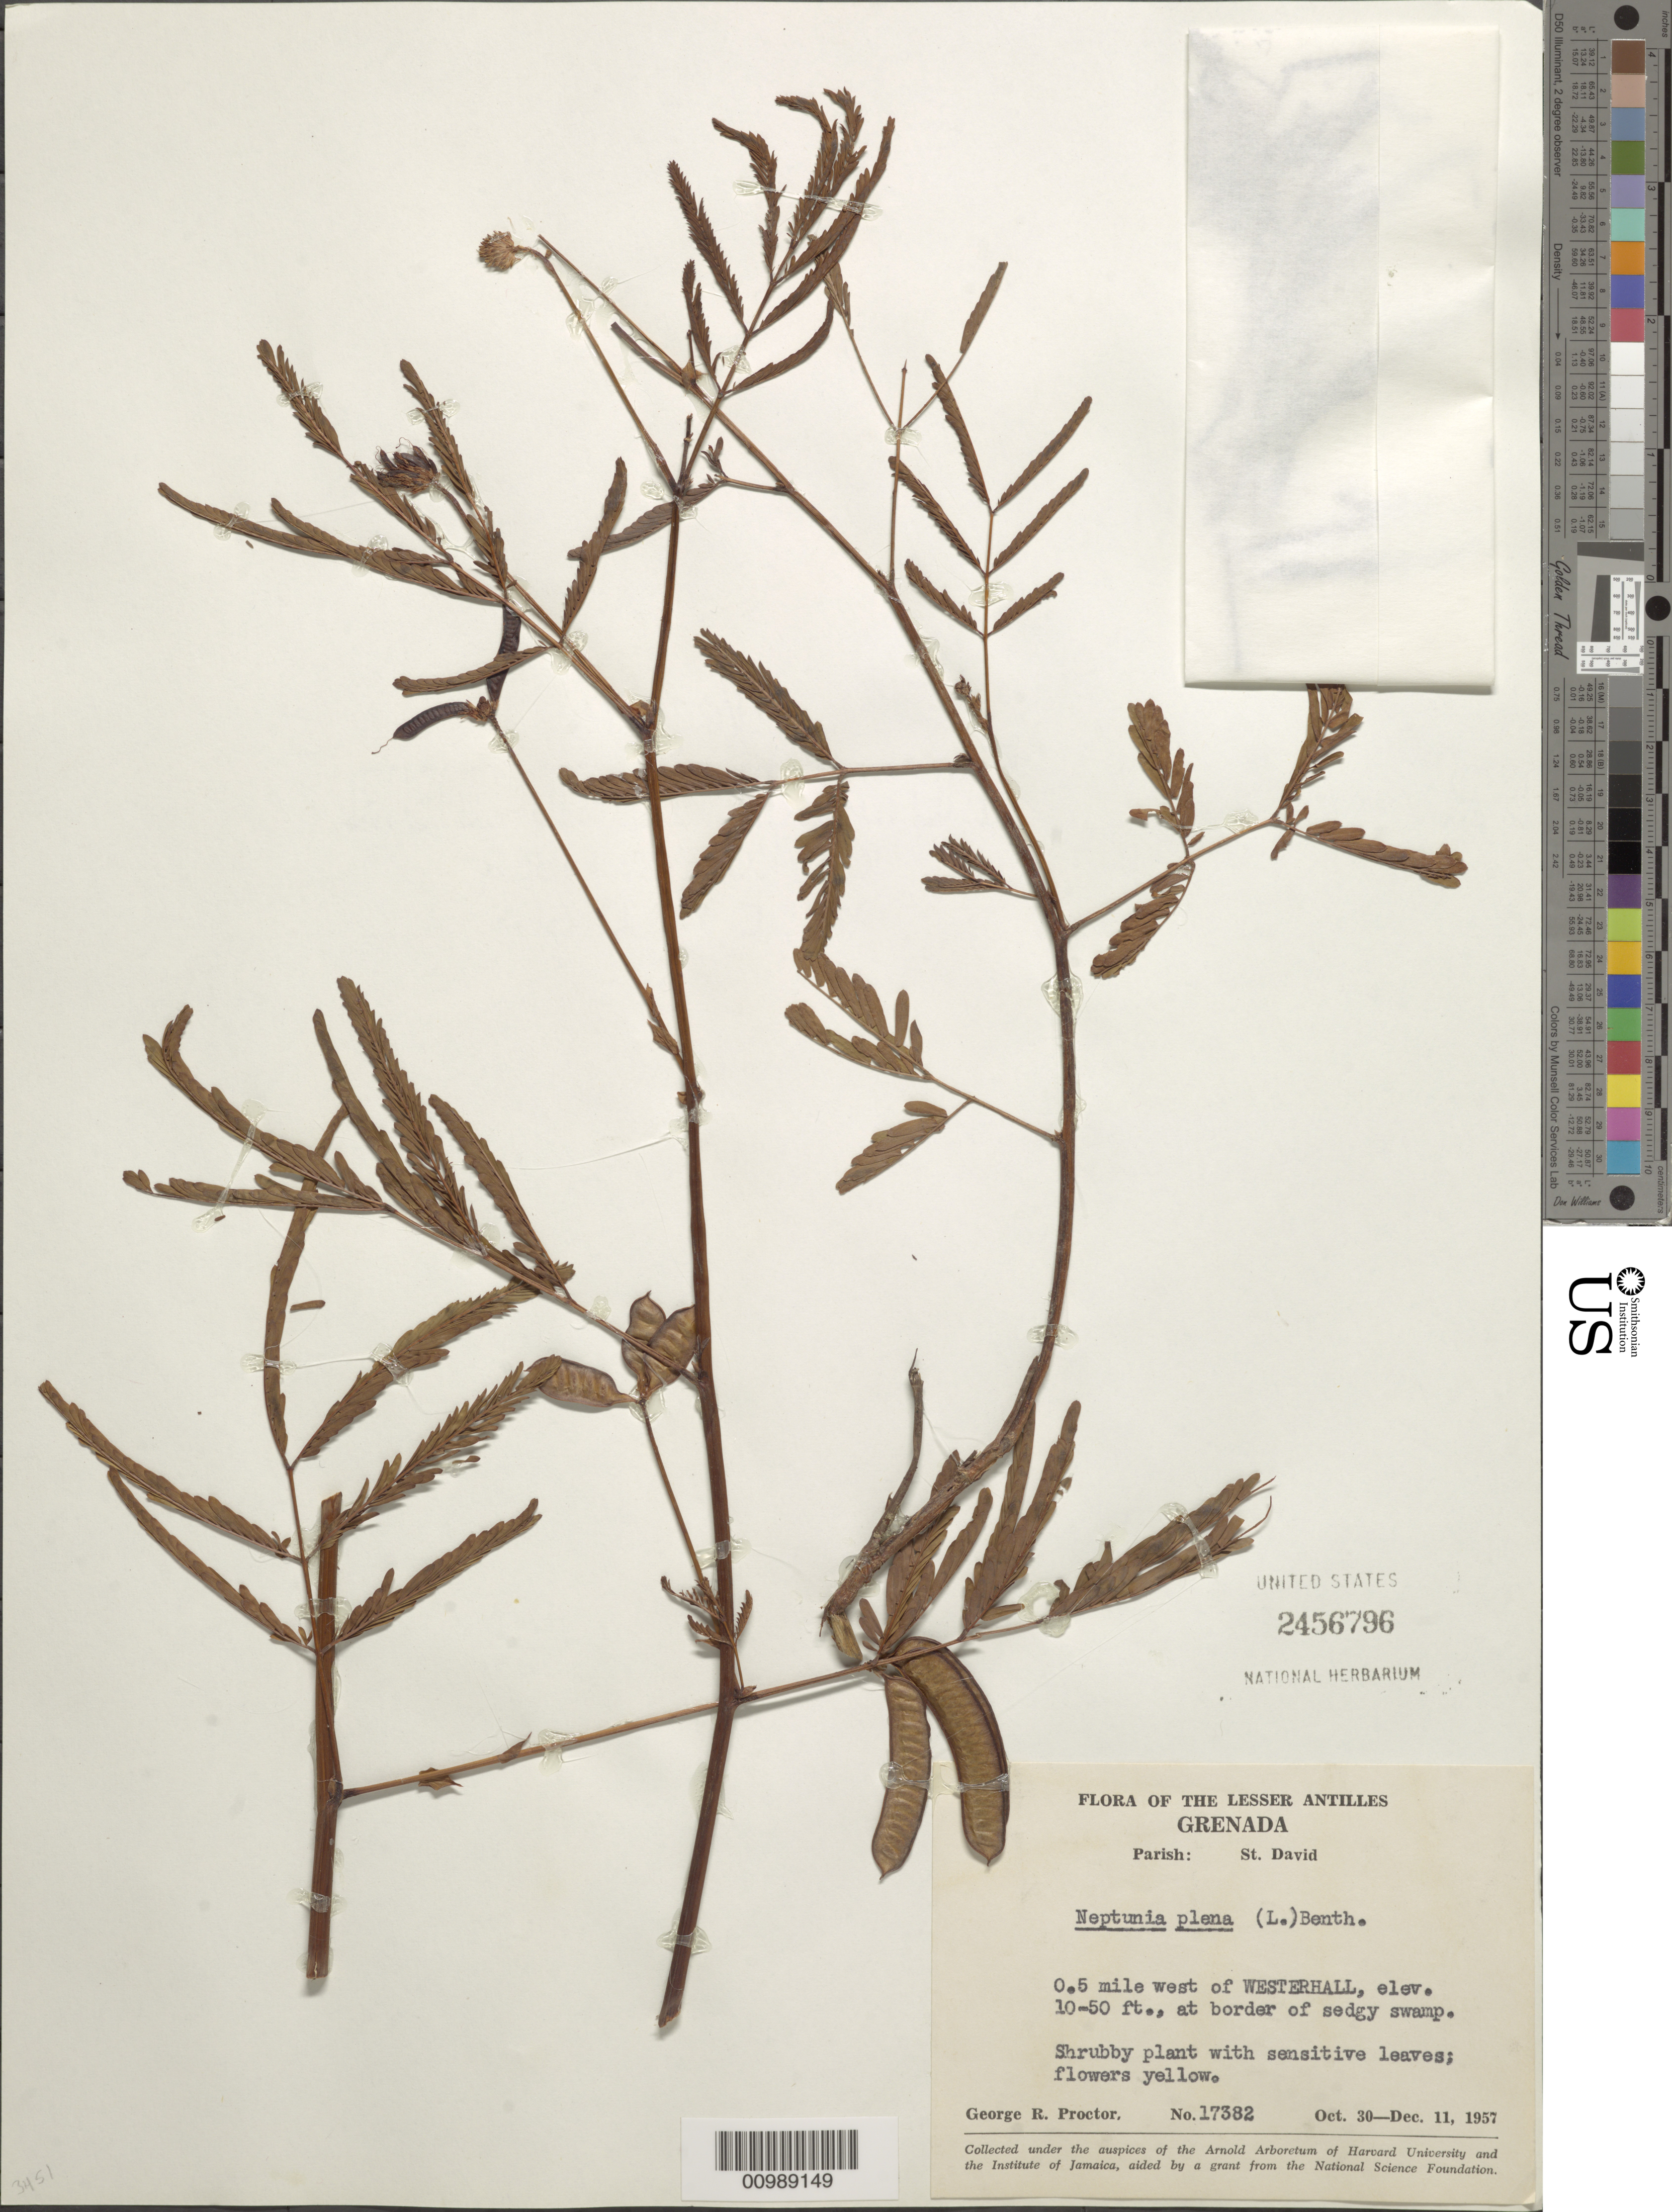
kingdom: Plantae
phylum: Tracheophyta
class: Magnoliopsida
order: Fabales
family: Fabaceae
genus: Neptunia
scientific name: Neptunia plena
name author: (L.) Benth.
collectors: G. R. Proctor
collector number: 17382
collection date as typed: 30 Oct 1957 to 11 Dec 1957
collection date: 1957-10-30/1957-12-11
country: Grenada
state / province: Saint David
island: Grenada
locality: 0.5 mile W of Westerhall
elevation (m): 3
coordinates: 0 N, 0 E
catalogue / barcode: US 2456796